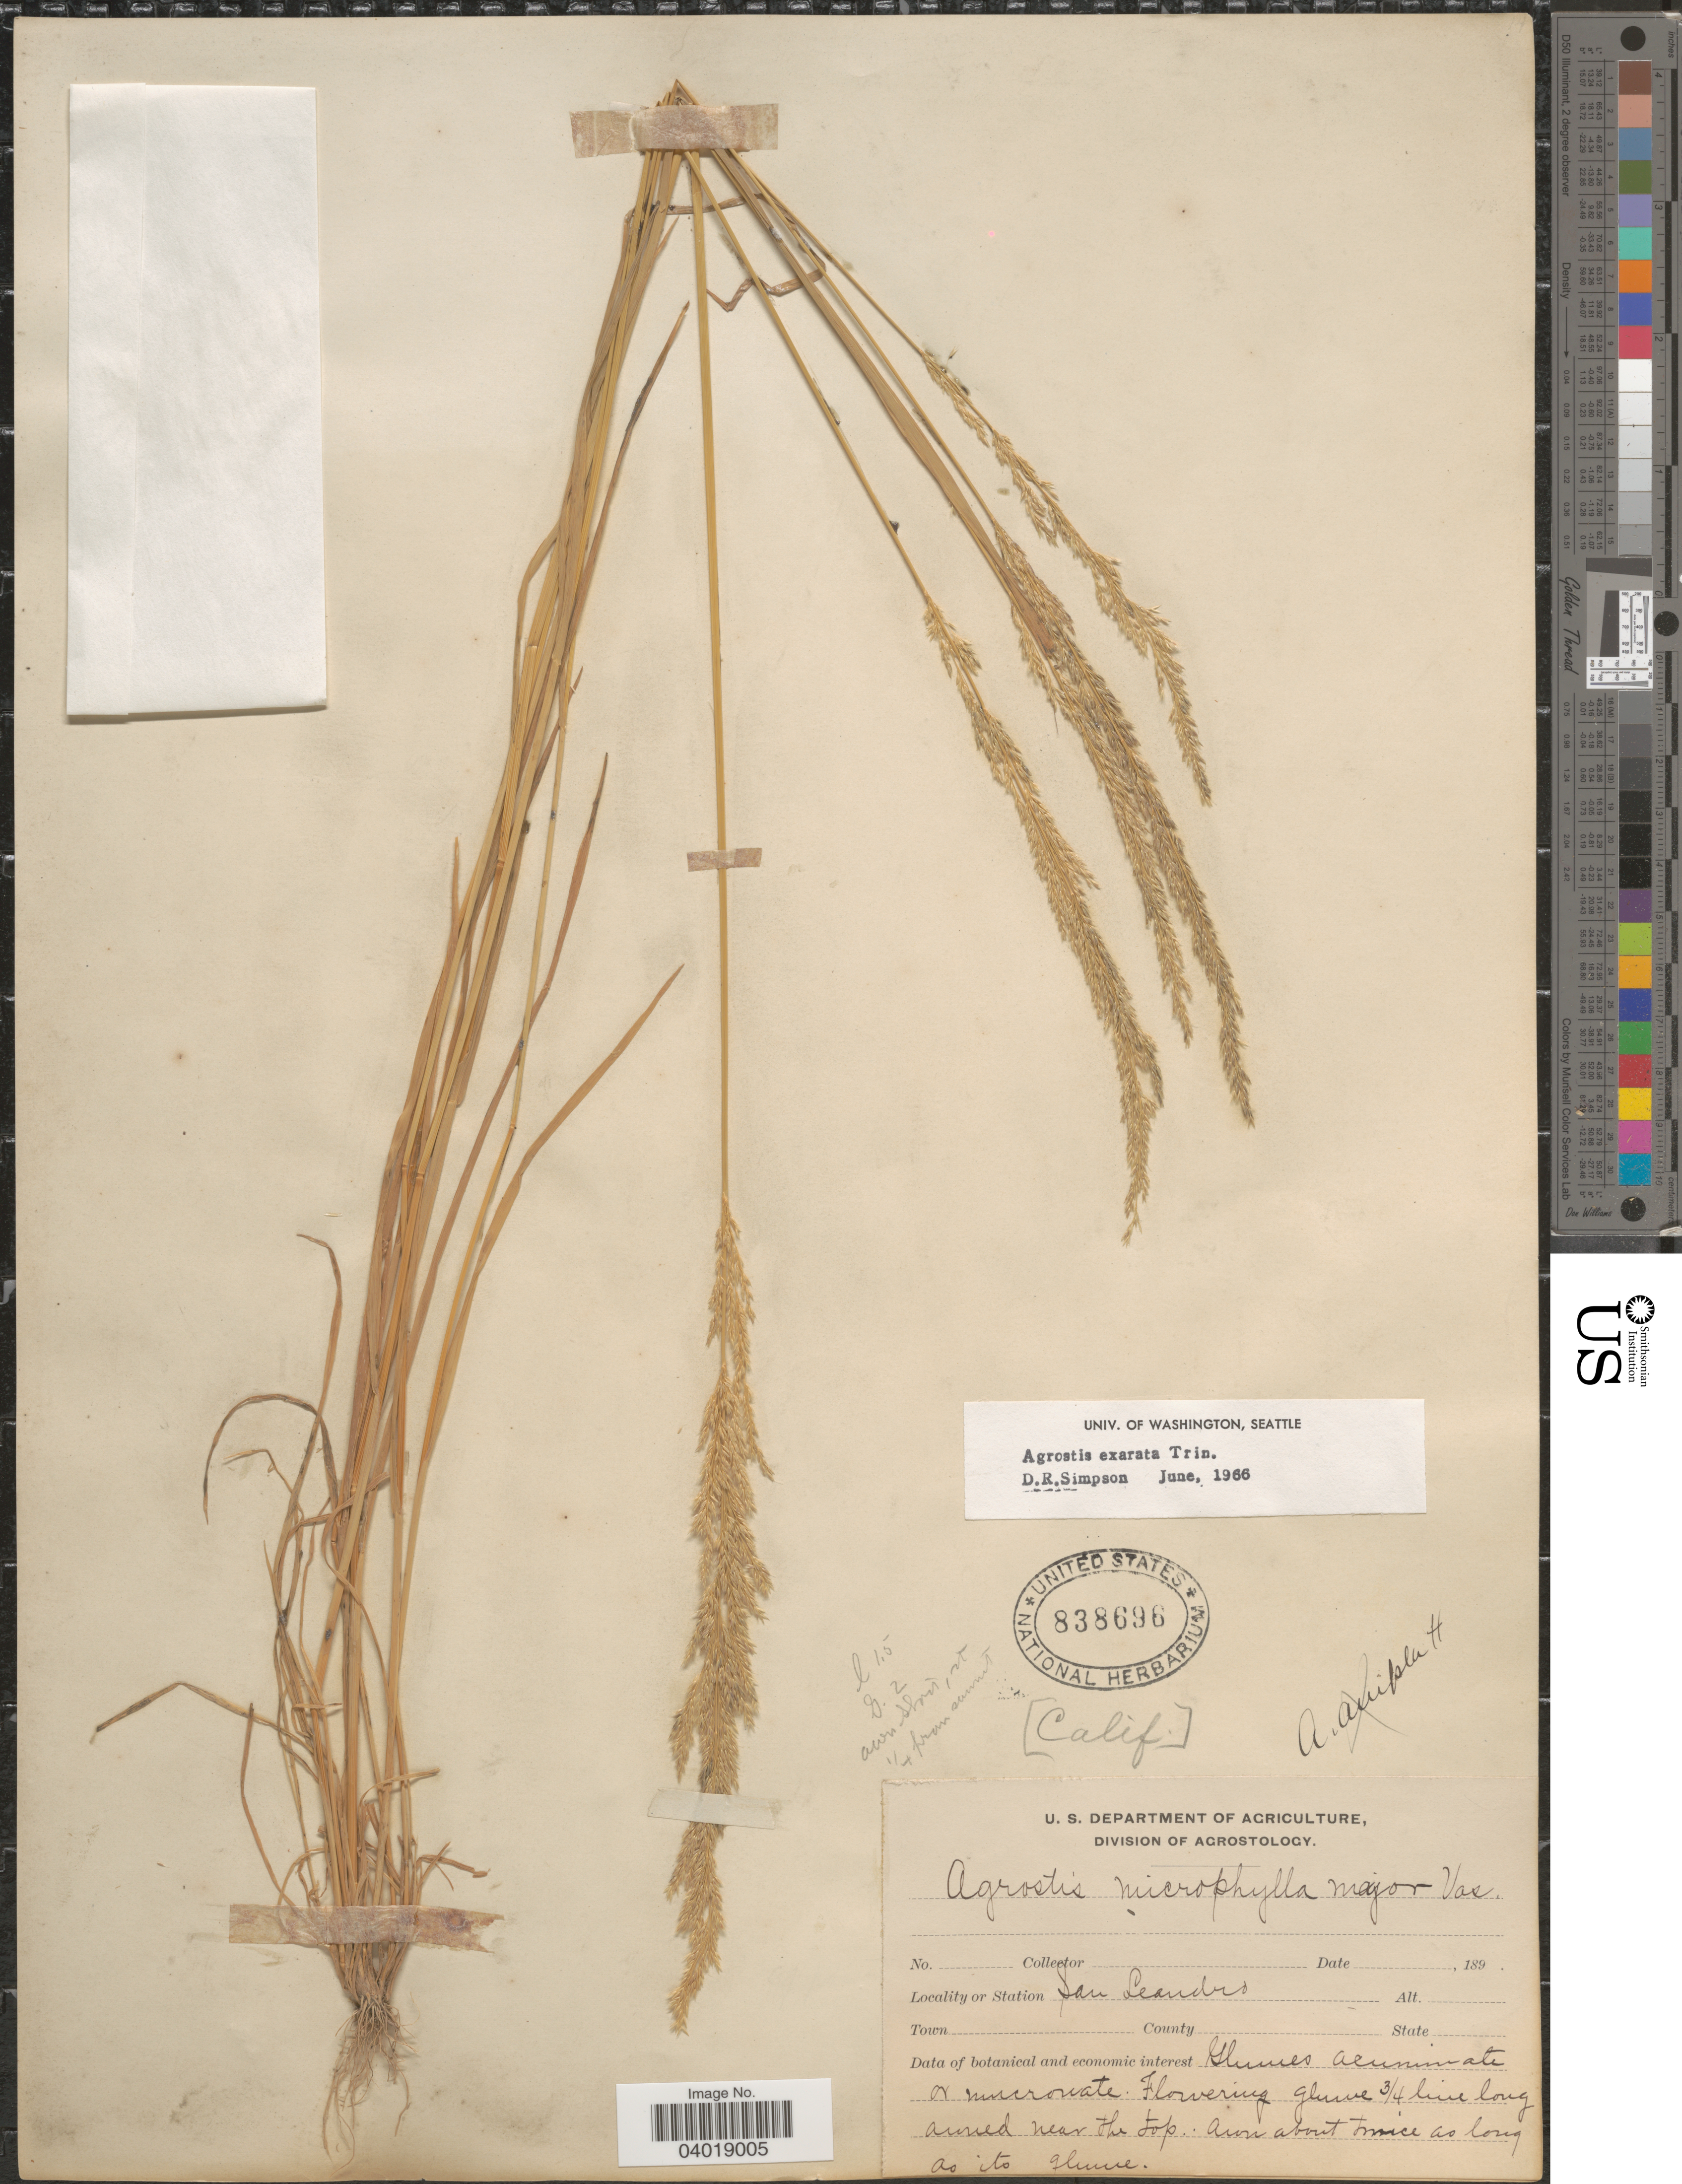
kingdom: Plantae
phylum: Tracheophyta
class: Liliopsida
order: Poales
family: Poaceae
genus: Agrostis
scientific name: Agrostis exarata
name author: Trin.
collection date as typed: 189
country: United States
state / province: California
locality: San Leandro.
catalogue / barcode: US 838696